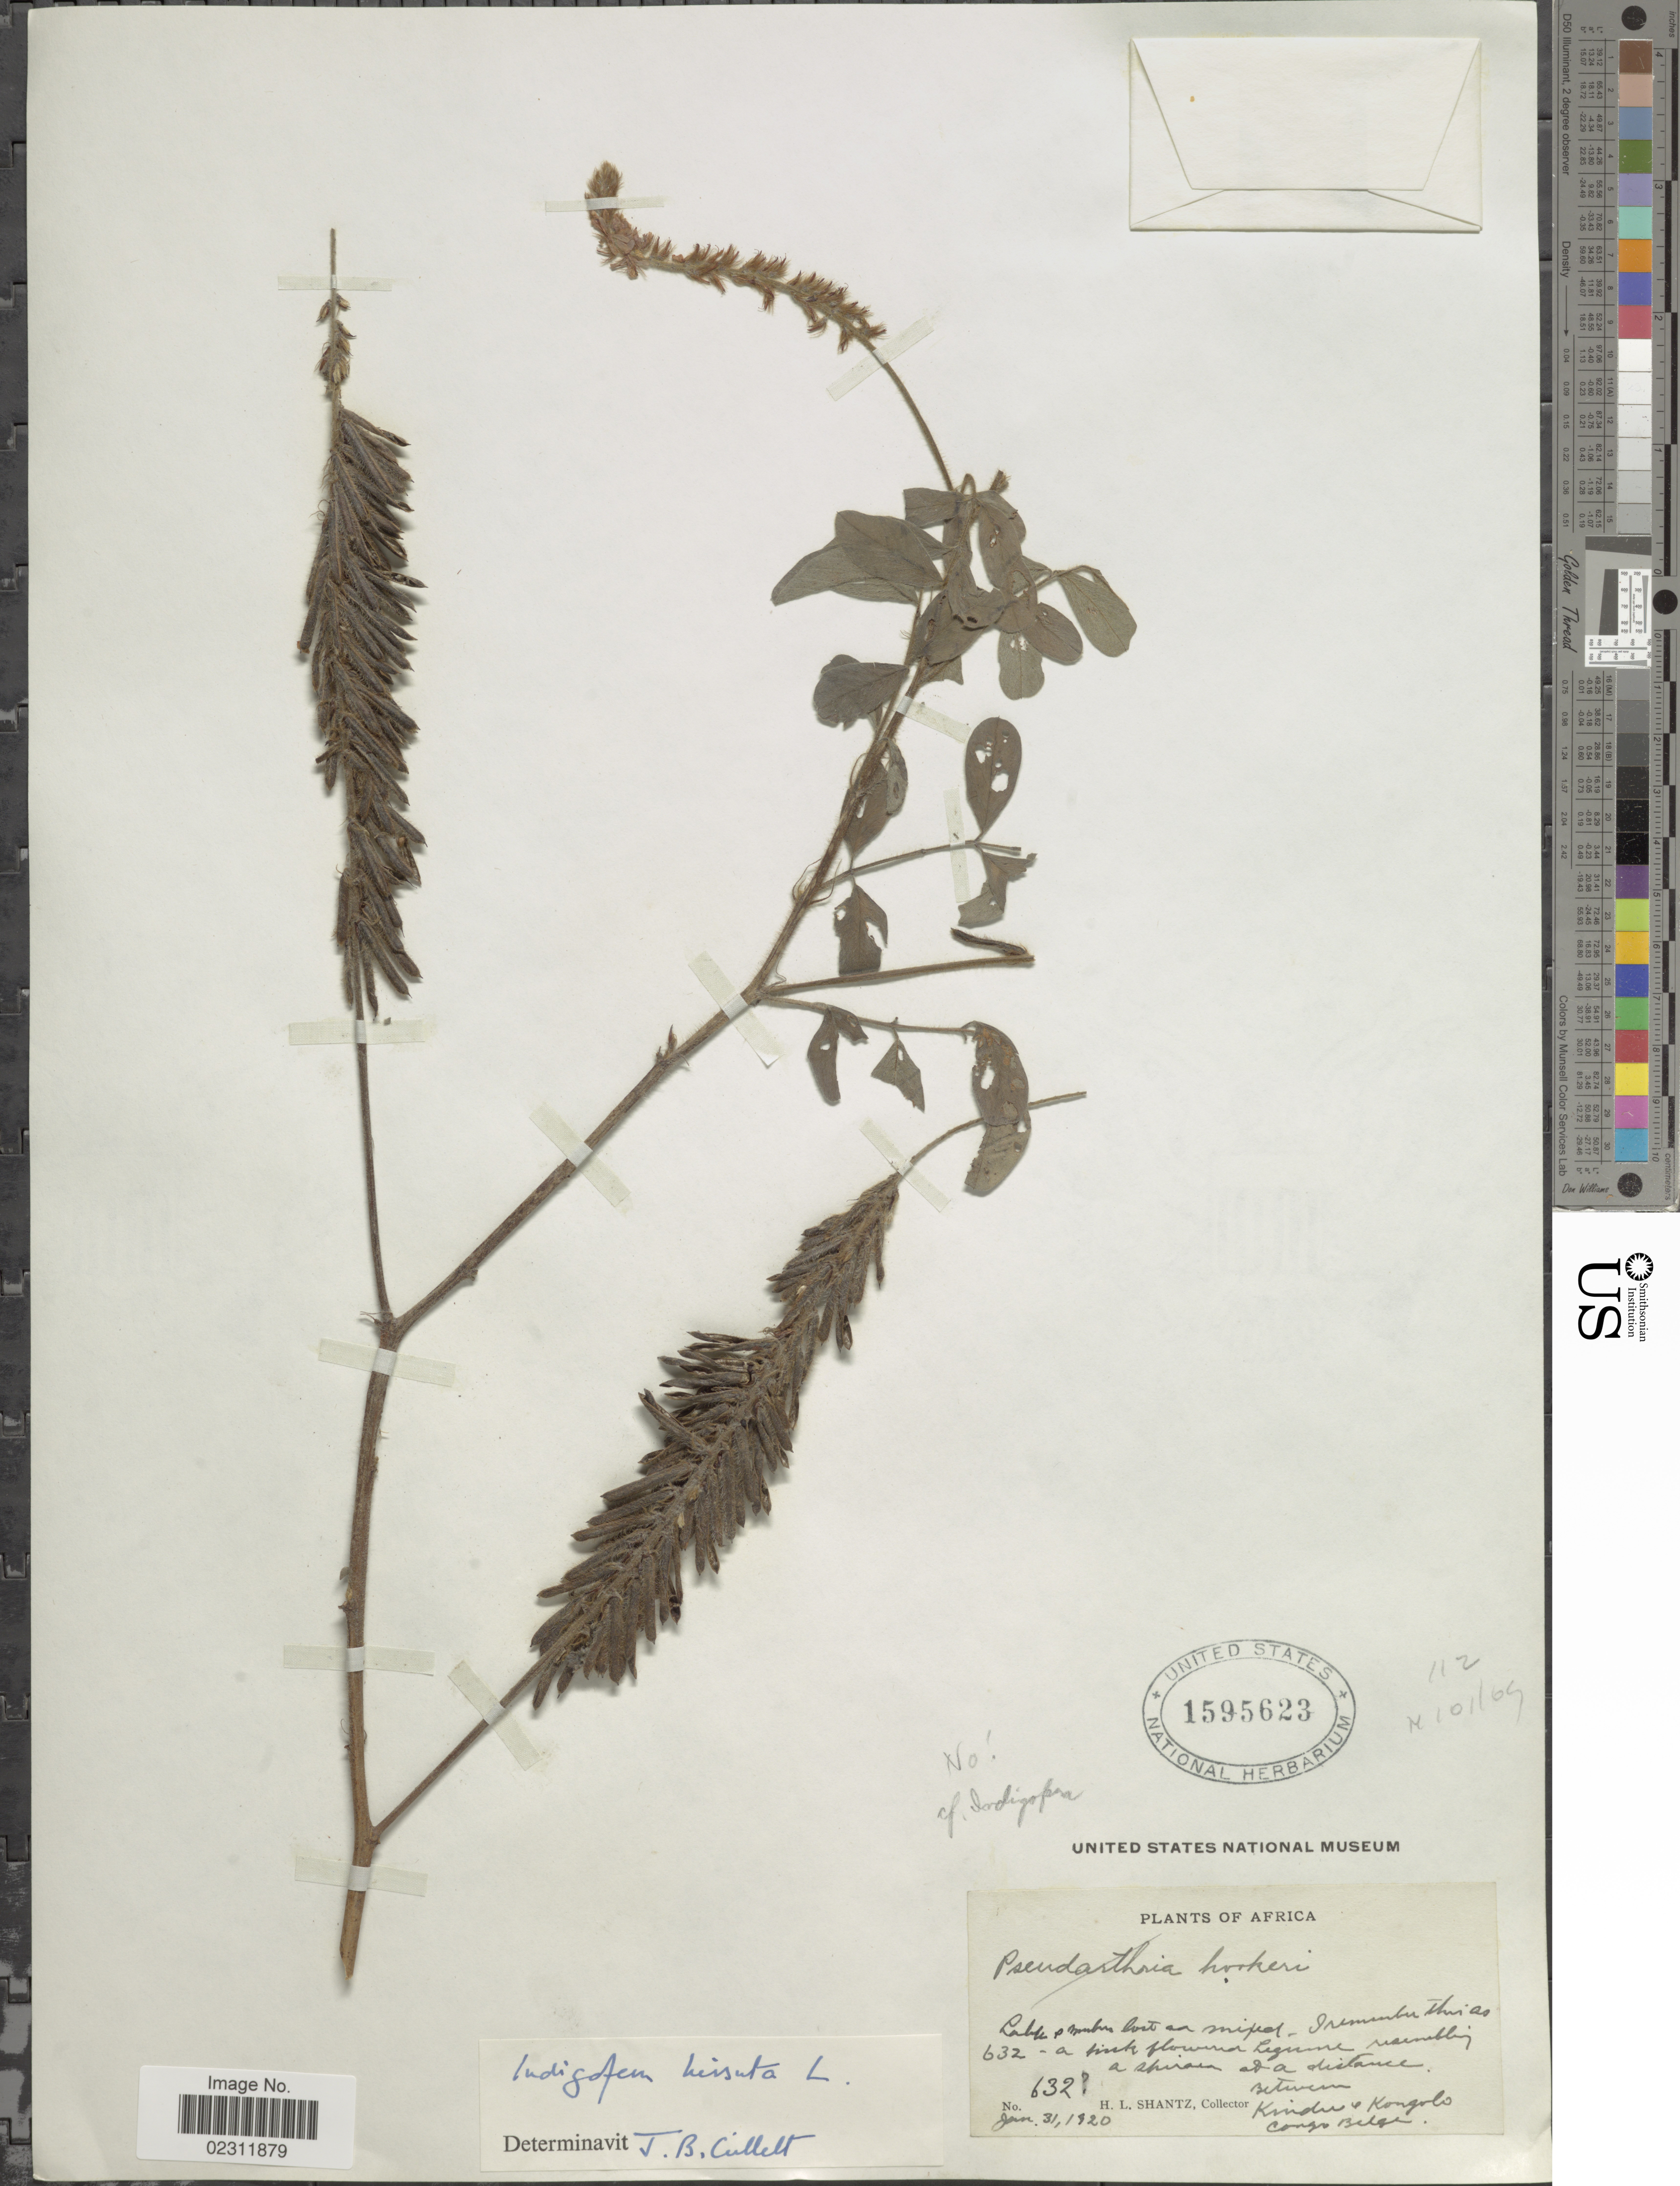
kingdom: Plantae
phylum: Tracheophyta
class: Magnoliopsida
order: Fabales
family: Fabaceae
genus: Indigofera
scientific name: Indigofera hirsuta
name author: L.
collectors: H. Shantz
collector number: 632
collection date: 1920-01-31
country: Congo, Democratic Republic of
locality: Between Kindu & Kongola, Congo Belge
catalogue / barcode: US 1595623